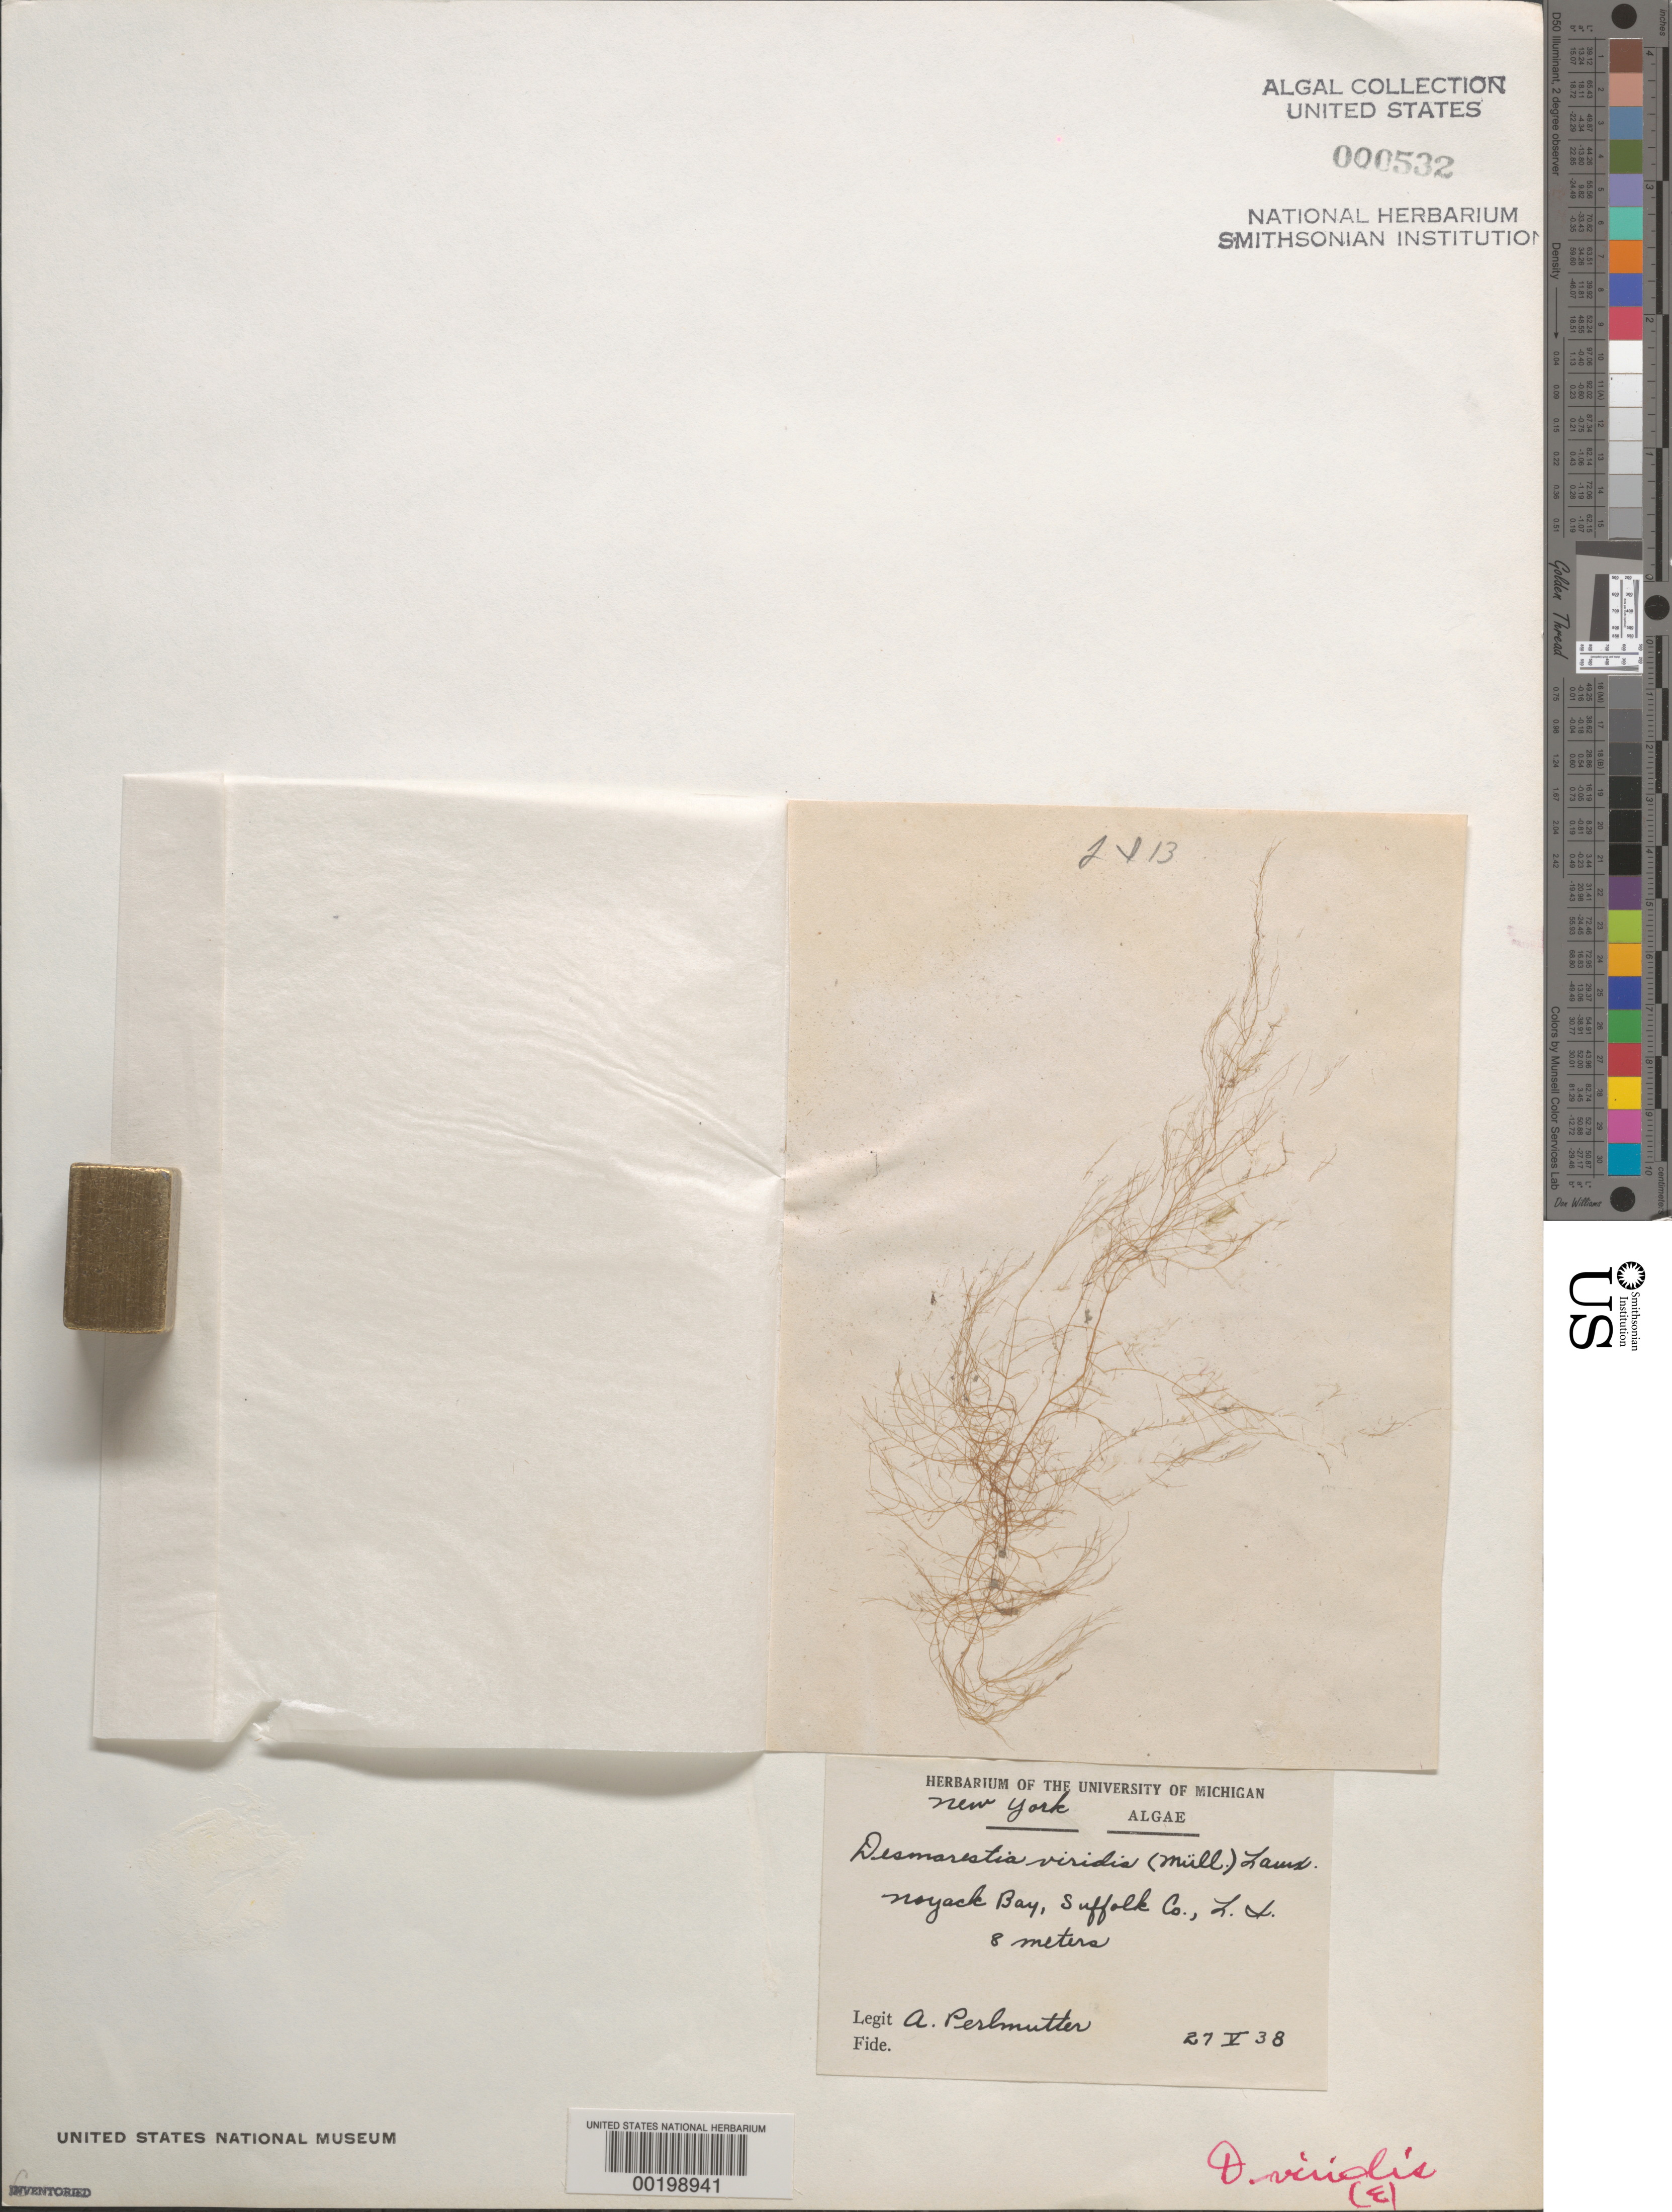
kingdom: Chromista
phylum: Ochrophyta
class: Phaeophyceae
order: Desmarestiales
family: Desmarestiaceae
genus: Desmarestia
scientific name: Desmarestia viridis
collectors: A. Perlmutter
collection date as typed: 27 May 1938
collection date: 1938-05-27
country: United States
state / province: New York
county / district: Suffolk County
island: Long Island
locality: Noyack Bay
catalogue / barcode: US 532